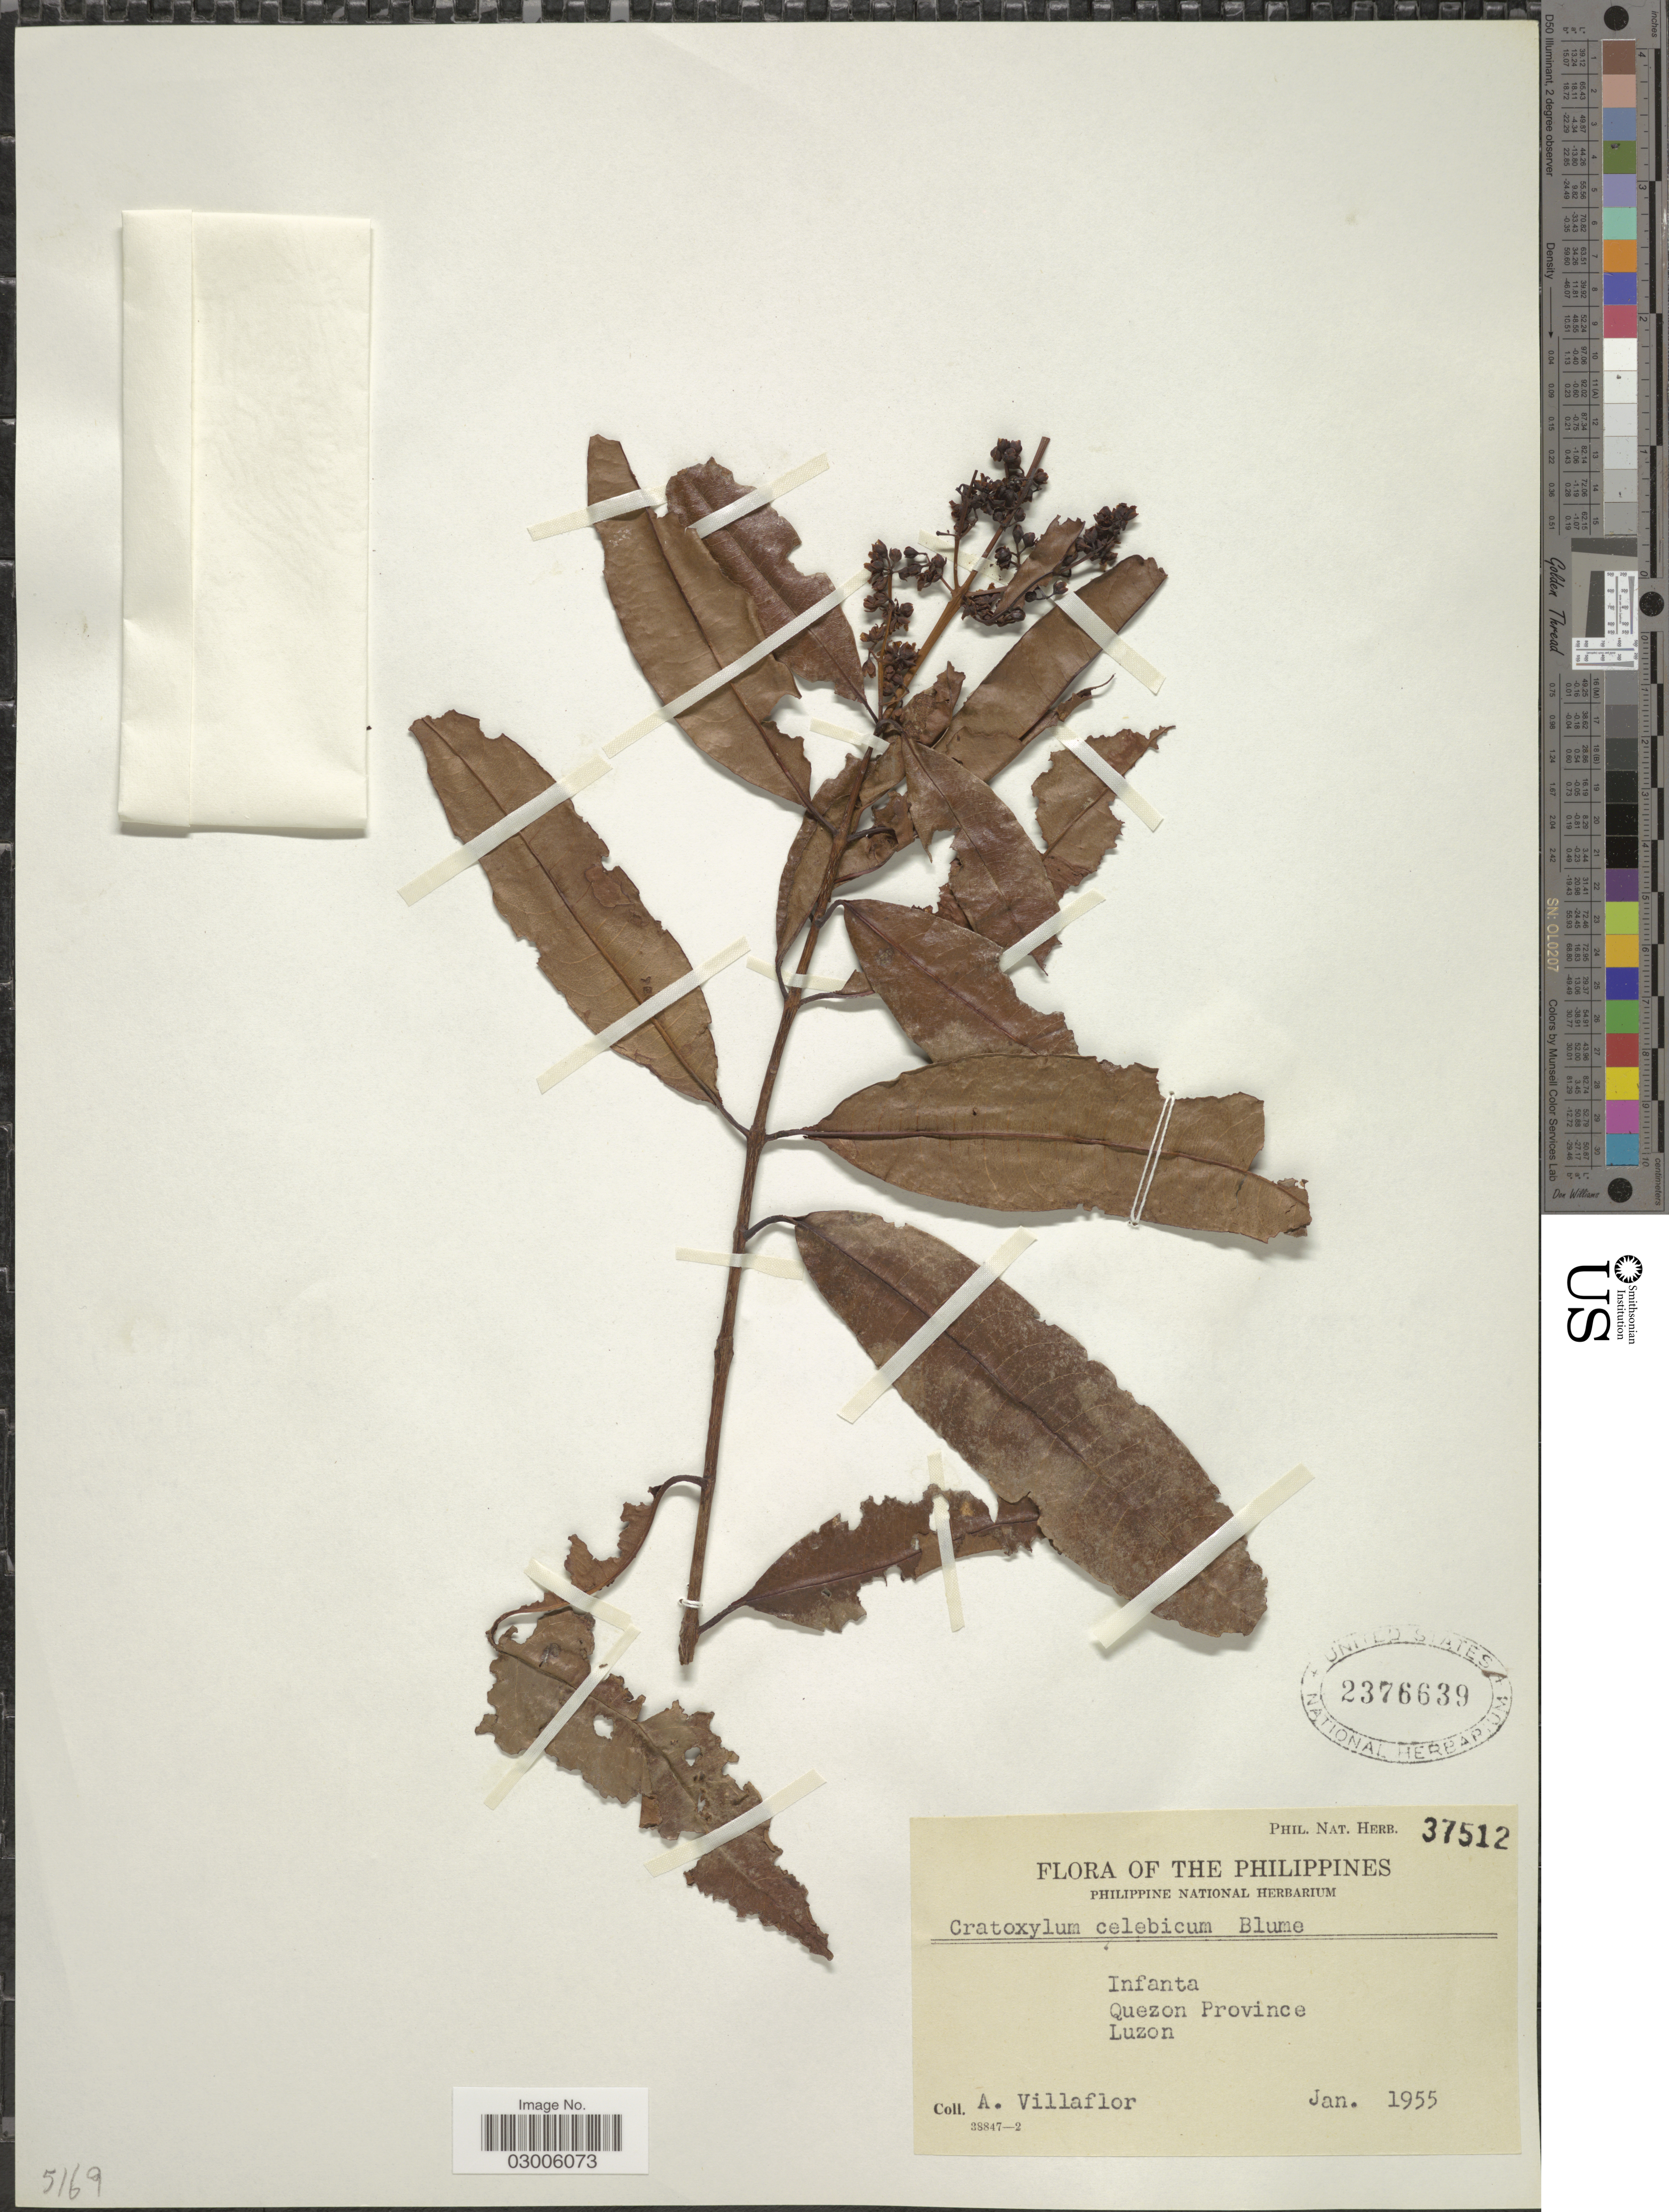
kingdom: Plantae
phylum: Tracheophyta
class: Magnoliopsida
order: Malpighiales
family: Hypericaceae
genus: Cratoxylum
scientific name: Cratoxylum celebicum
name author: Blume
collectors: A. Villaflor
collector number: Phil. Nat. Herb. 37512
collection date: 1955-01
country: Philippines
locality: Infanta. Quezon Province, Luzon.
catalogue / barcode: US 2376639